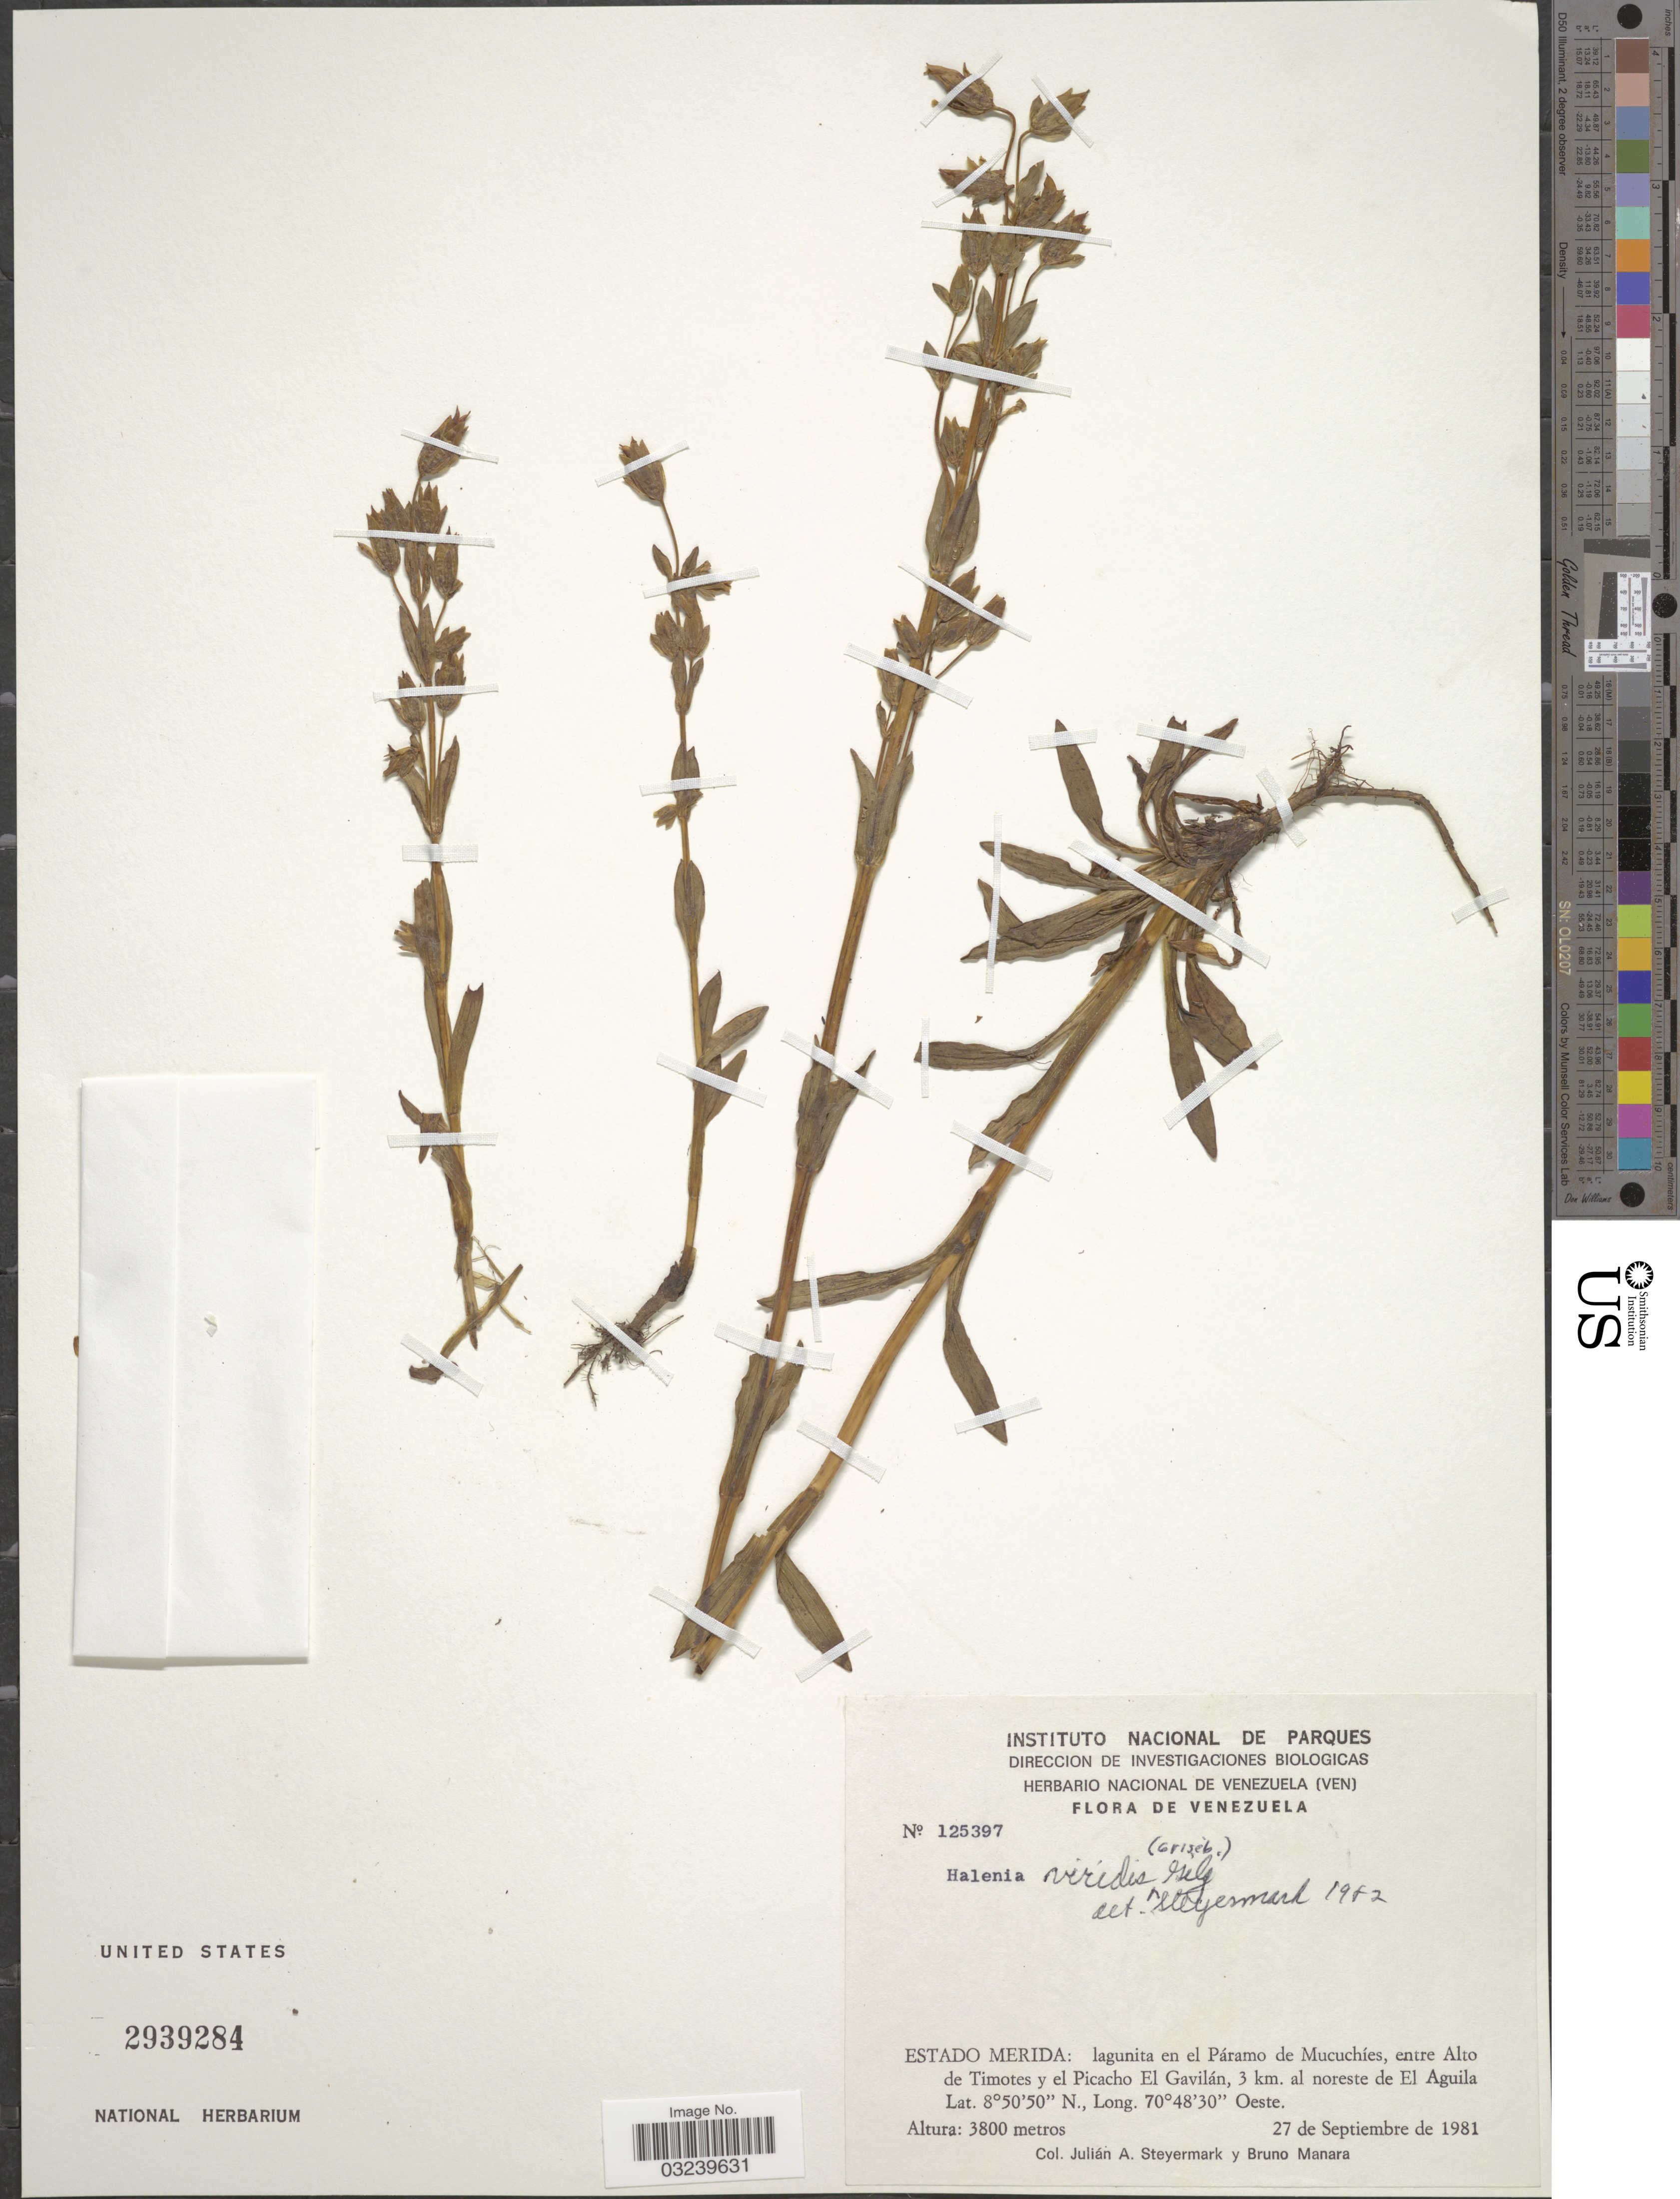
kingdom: Plantae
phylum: Tracheophyta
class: Magnoliopsida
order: Gentianales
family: Gentianaceae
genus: Halenia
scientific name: Halenia viridis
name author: (Griseb.) Gilg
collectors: J. Steyermark & B. Manara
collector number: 125397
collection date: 1981-09-27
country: Venezuela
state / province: Mérida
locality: Lagunita en el Páramo de Mucuchíes, entre Alto de Timotes y el Picacho El Gavilán, 3 km. al noroeste de El Aguila.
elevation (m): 3800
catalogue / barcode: US 2939284